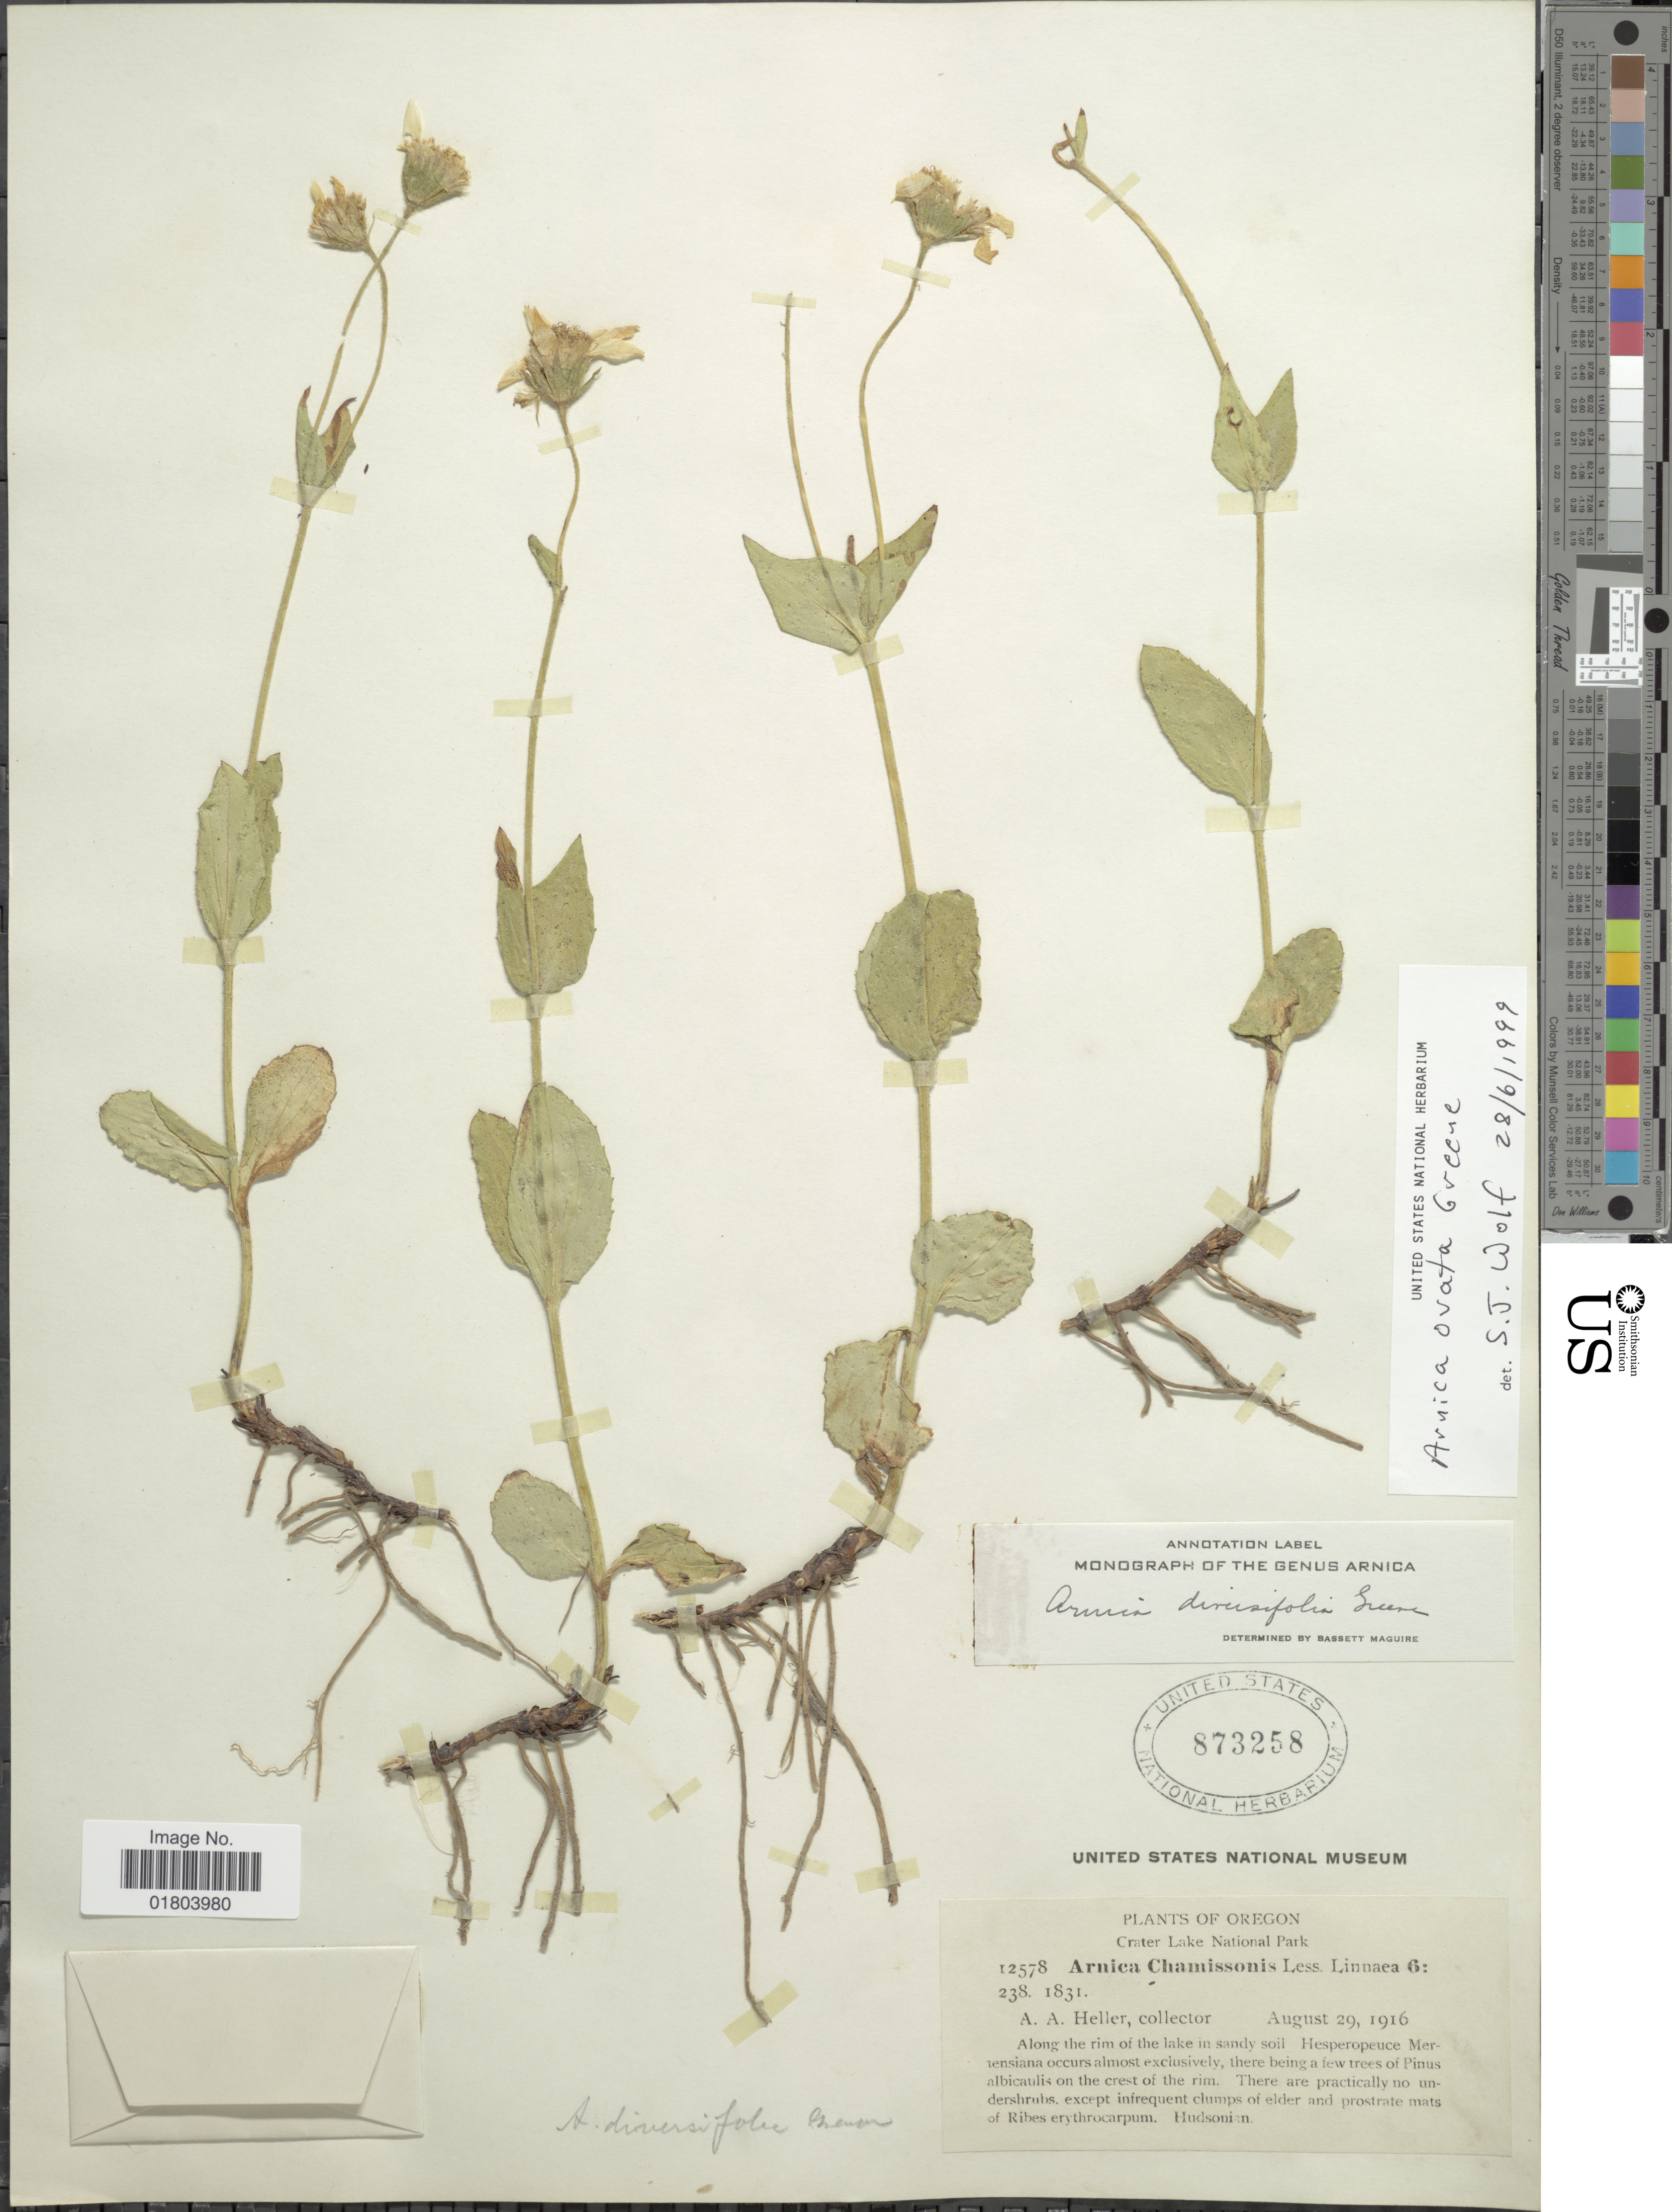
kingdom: Plantae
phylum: Tracheophyta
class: Magnoliopsida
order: Asterales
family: Asteraceae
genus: Arnica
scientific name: Arnica ovata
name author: Greene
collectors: A. A. Heller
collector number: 12578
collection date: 1916-08-29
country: United States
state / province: Oregon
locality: Crater Lake National Park, Along the rim of the lake in sandy soil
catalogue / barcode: US 873258